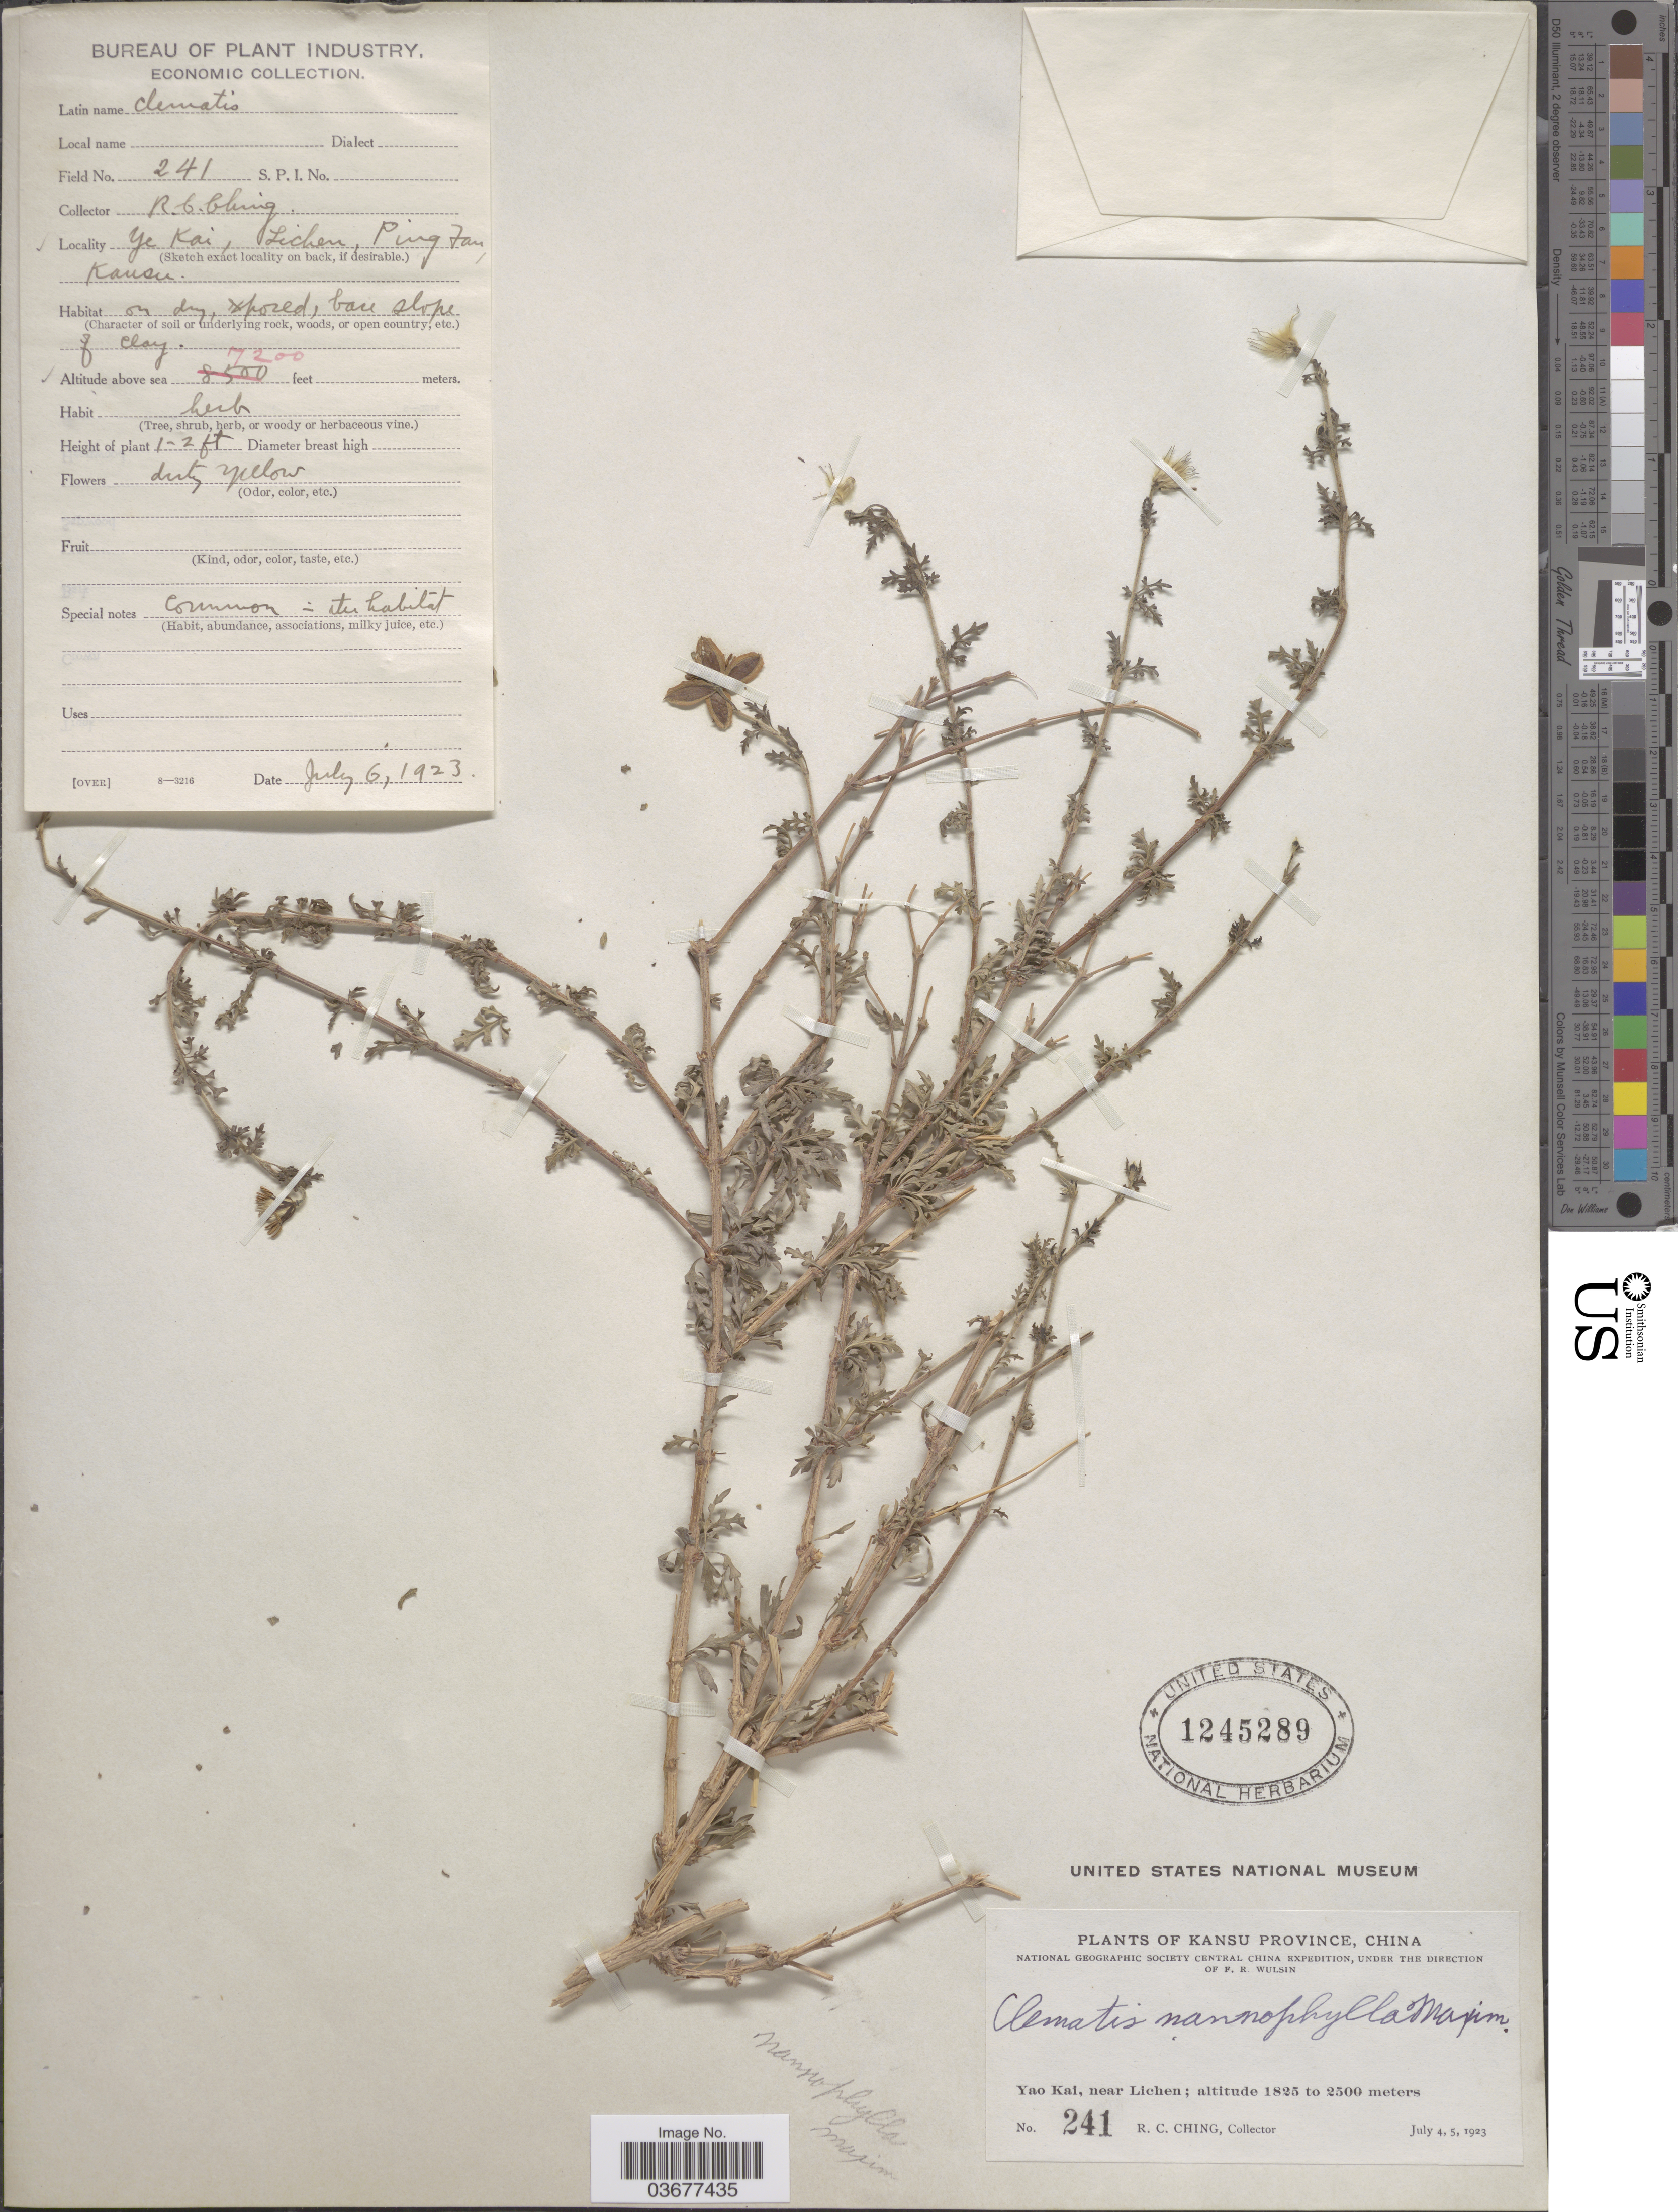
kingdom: Plantae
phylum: Tracheophyta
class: Magnoliopsida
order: Ranunculales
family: Ranunculaceae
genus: Clematis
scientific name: Clematis nannophylla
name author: Maxim.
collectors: R. C. Ching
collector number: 241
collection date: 1923-07-06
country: China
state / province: Gansu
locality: Ye Kai, Yao Kai, near Lichen, Ping Fan, Kansu.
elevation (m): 2195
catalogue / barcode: US 1245289